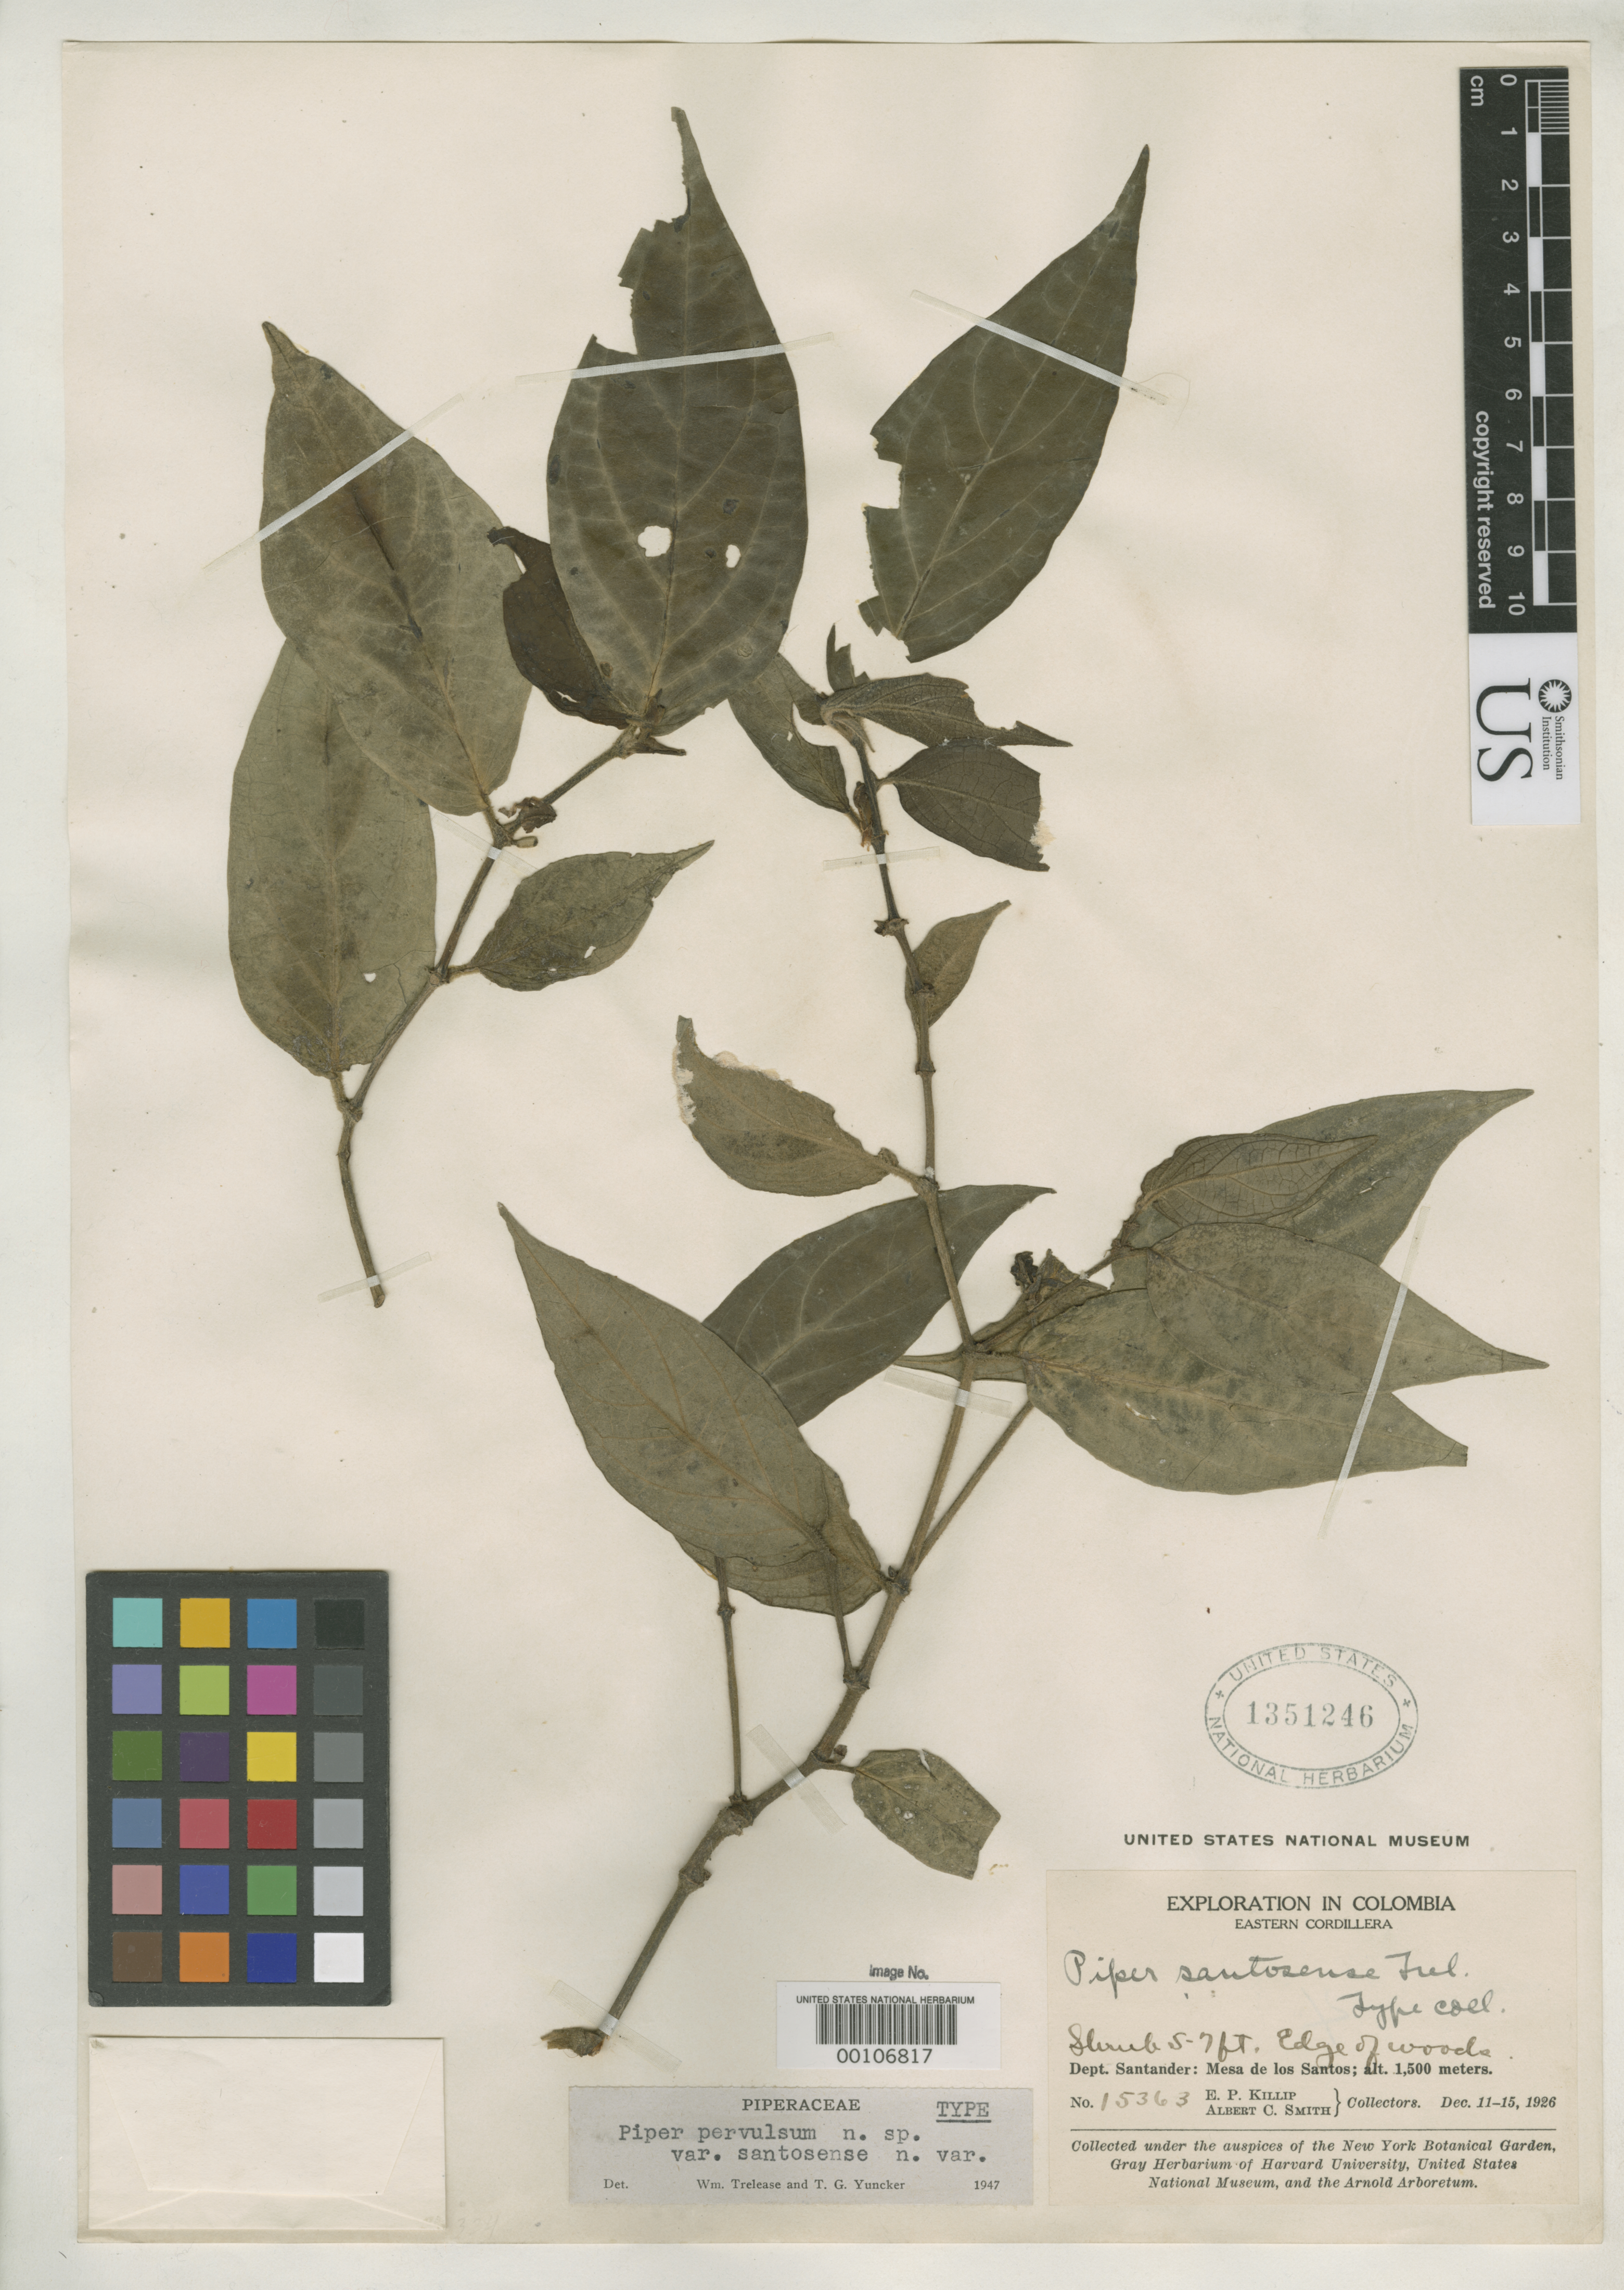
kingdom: Plantae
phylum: Tracheophyta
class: Magnoliopsida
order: Piperales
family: Piperaceae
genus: Piper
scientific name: Piper pervulsum var. santosense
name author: Trel. & Yunck.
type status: Holotype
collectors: E. P. Killip & A. C. Smith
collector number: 15363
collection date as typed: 11 Dec 1926 to 15 Dec 1926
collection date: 1926-12-11/1926-12-15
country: Colombia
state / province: Santander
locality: Mesa de Los Santos.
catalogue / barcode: US 1351246